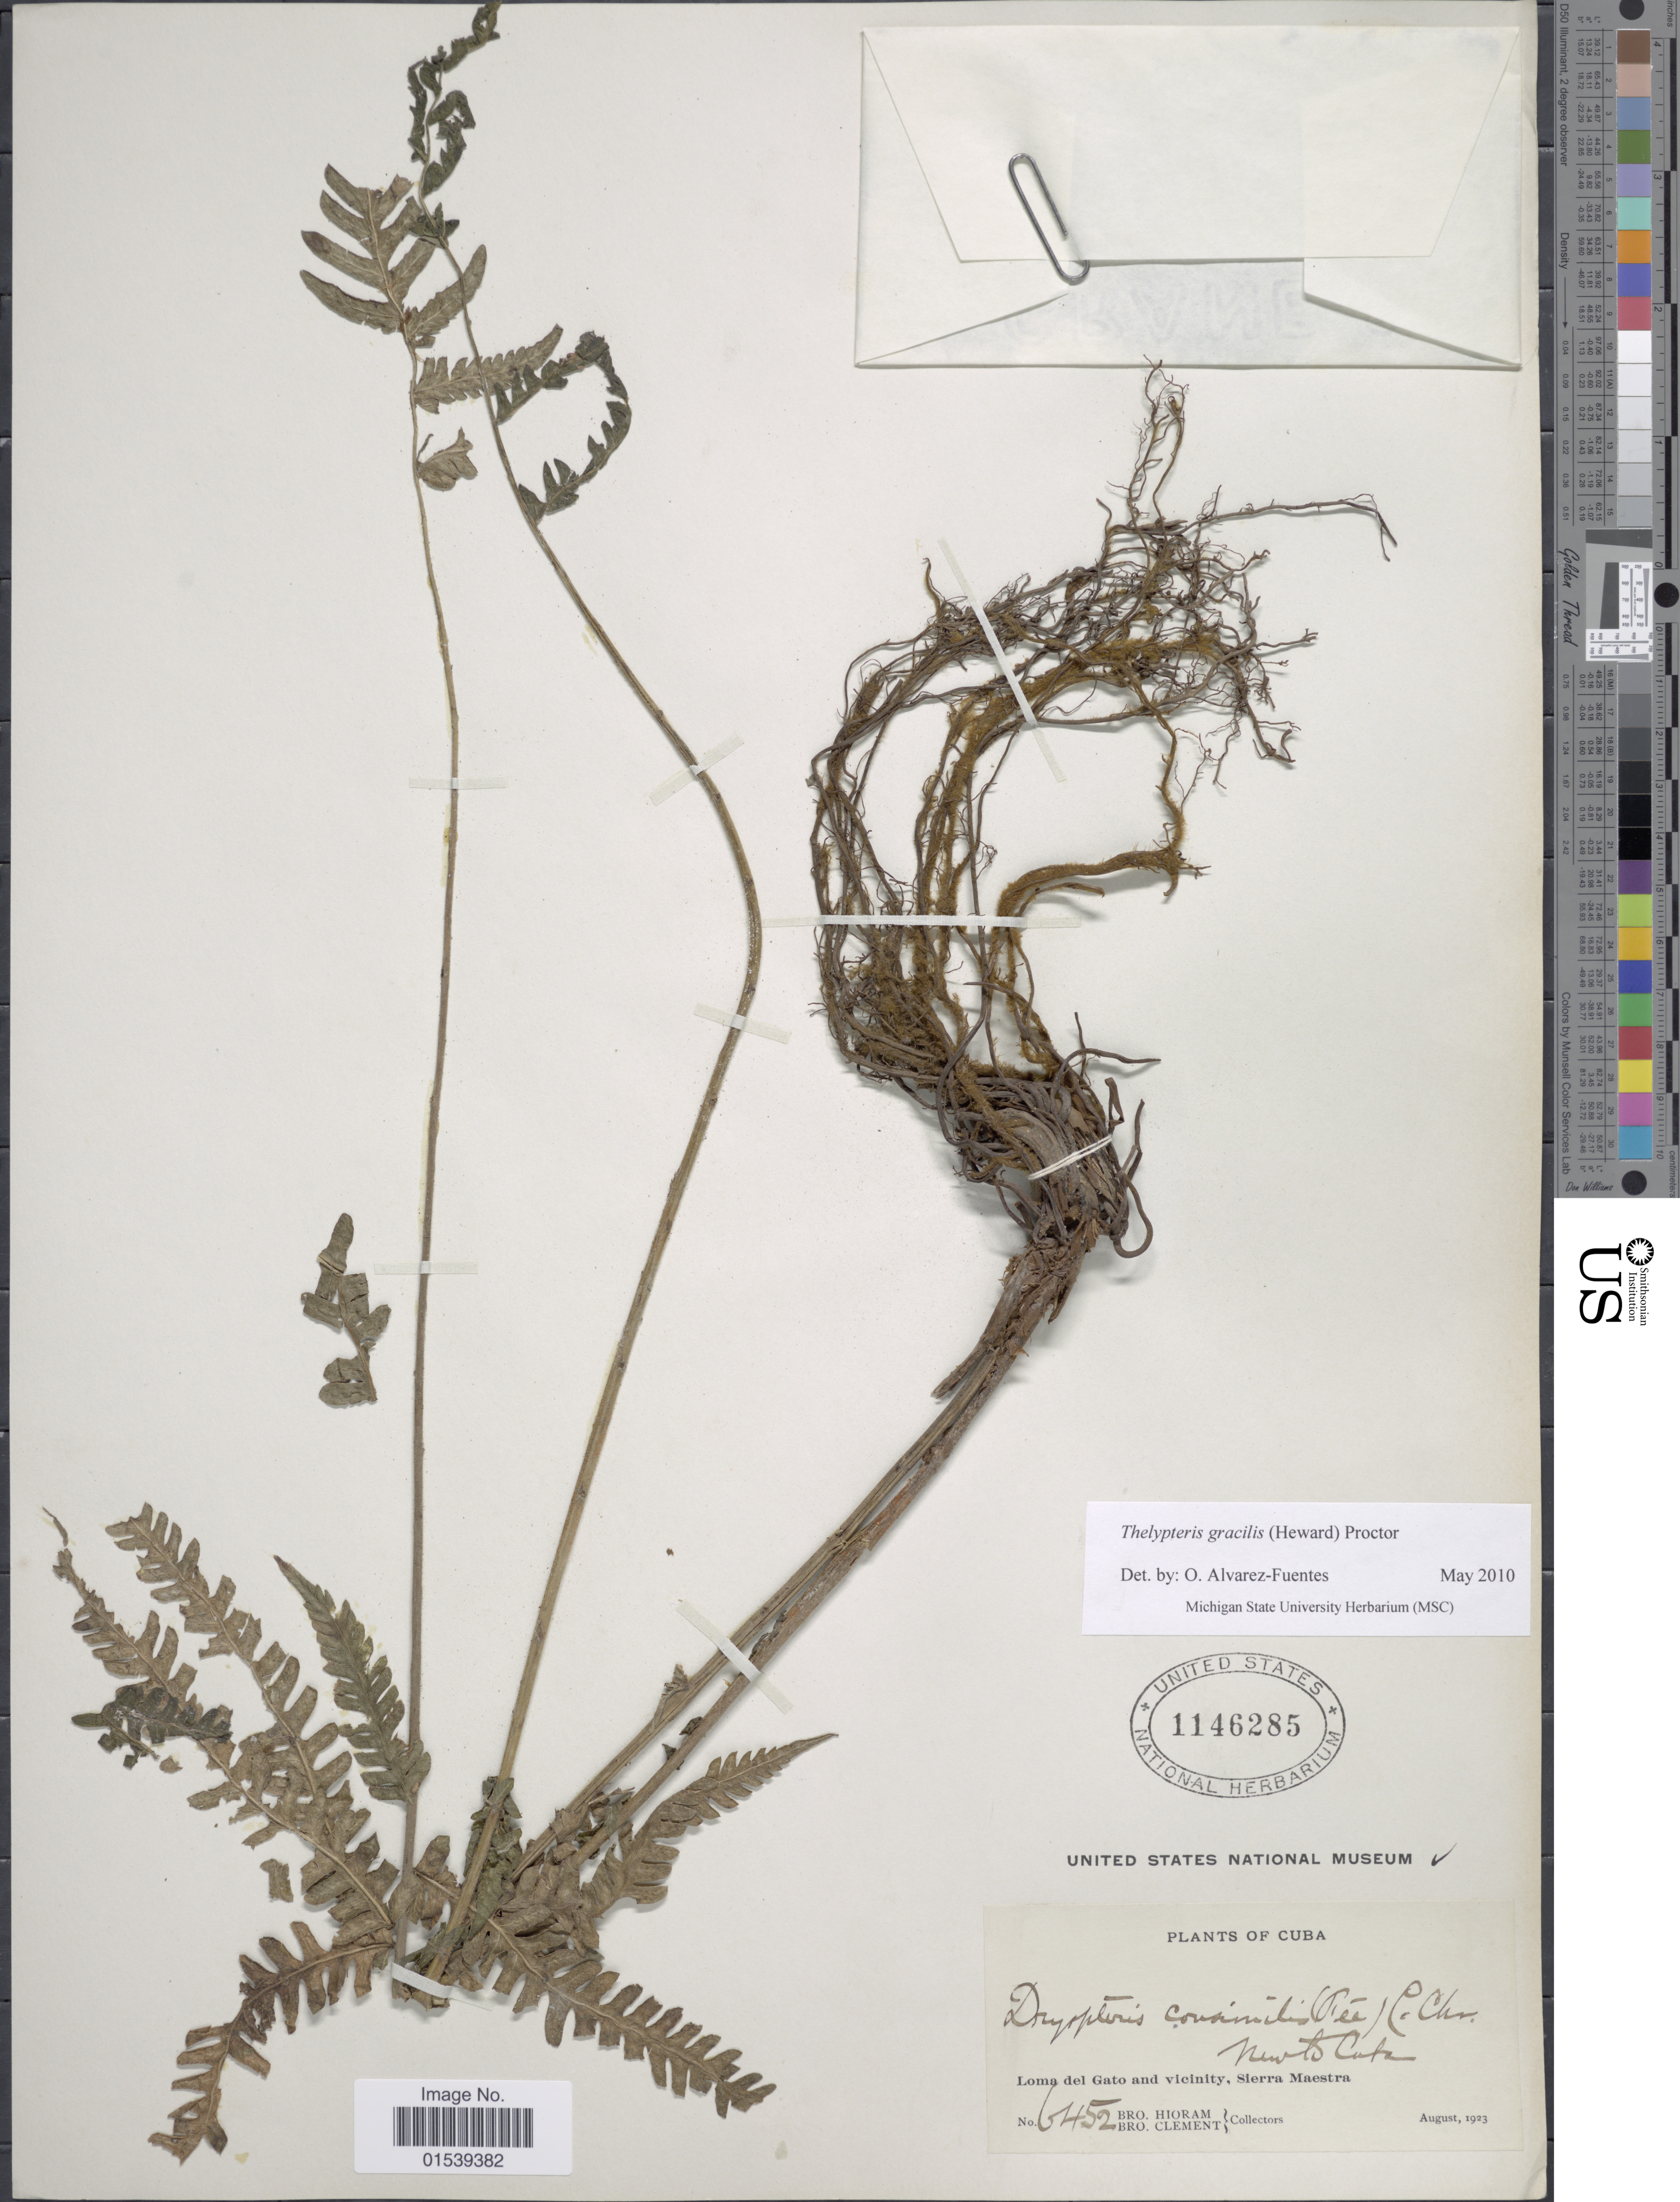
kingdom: Plantae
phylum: Tracheophyta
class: Polypodiopsida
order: Polypodiales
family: Thelypteridaceae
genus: Amauropelta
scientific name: Amauropelta gracilis ined. 2015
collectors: Bro. Hioram & B. Clement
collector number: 6452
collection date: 1923-08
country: Cuba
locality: Loma del Fato and vicinity, Sierra Maestra,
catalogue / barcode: US 1146285